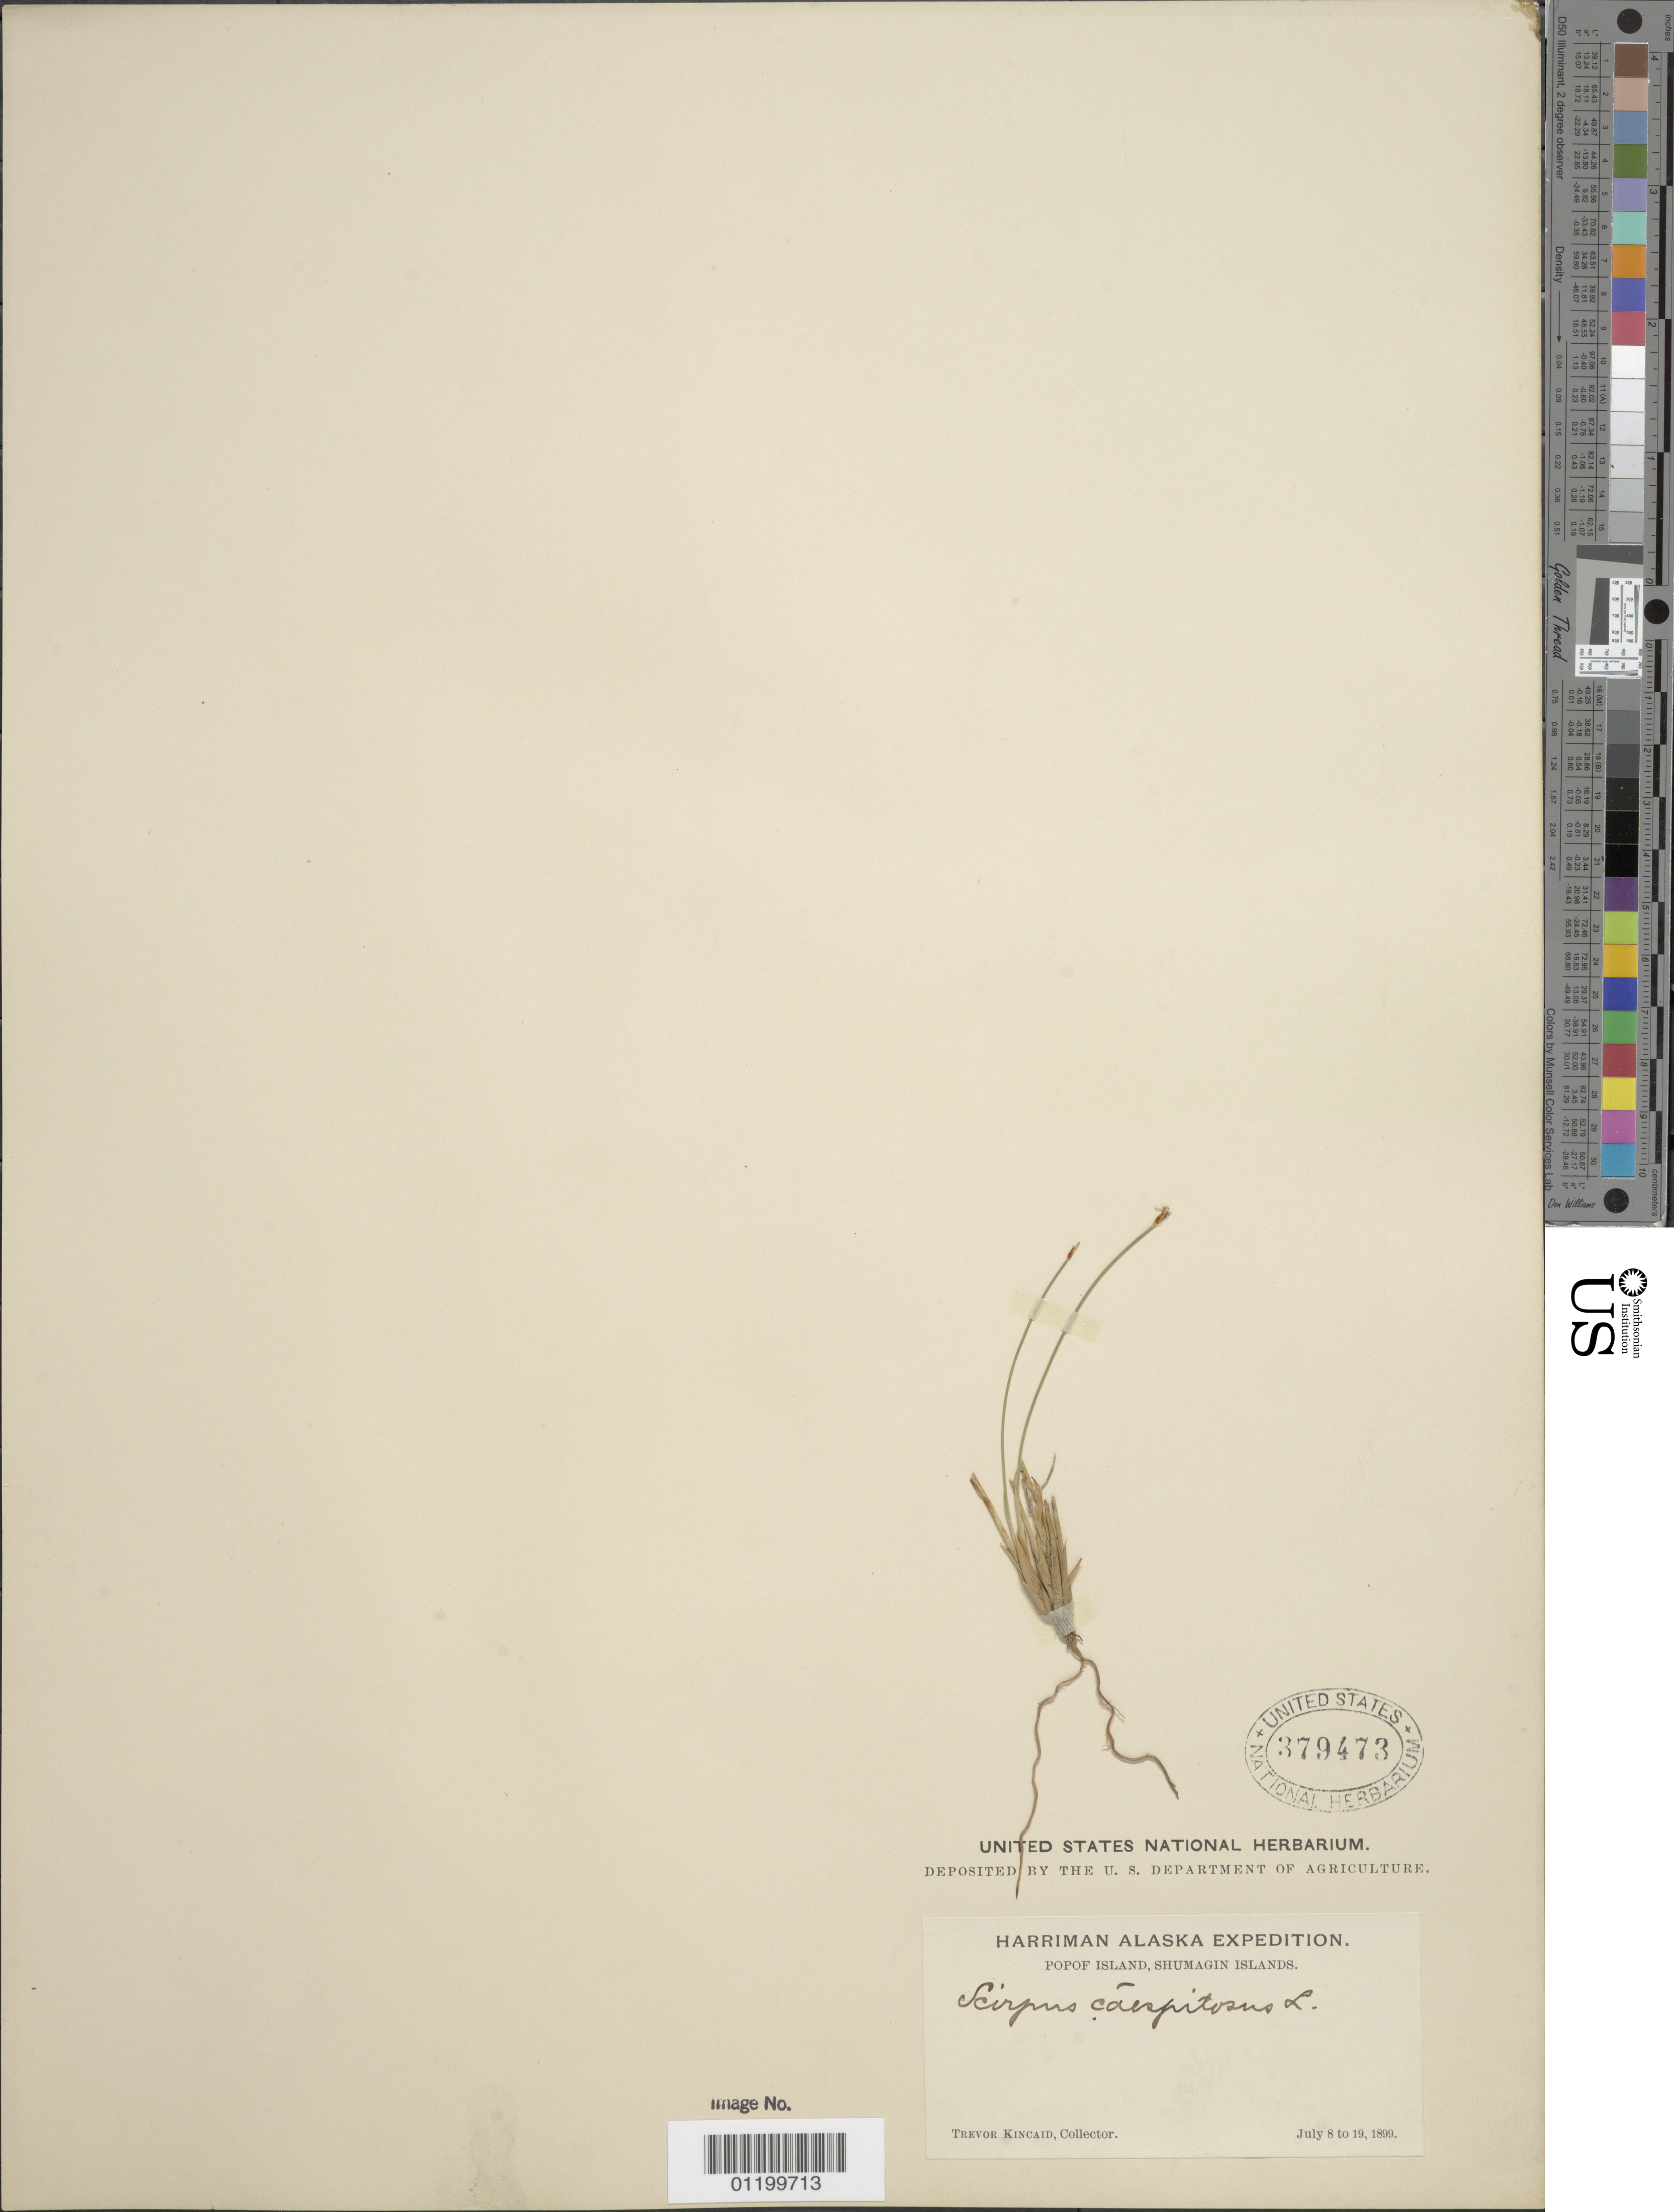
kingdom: Plantae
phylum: Tracheophyta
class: Liliopsida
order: Poales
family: Cyperaceae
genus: Trichophorum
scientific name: Trichophorum cespitosum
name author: (L.) Hartm.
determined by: Strong, Mark T., (BOT), Smithsonian Institution - National Museum of Natural History (UNITED STATES)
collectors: T. C. Kincaid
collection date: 1899-07-08/1899-07-19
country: United States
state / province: Alaska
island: Popof Island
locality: Popof Island, Shumagin Islands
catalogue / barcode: US 379473